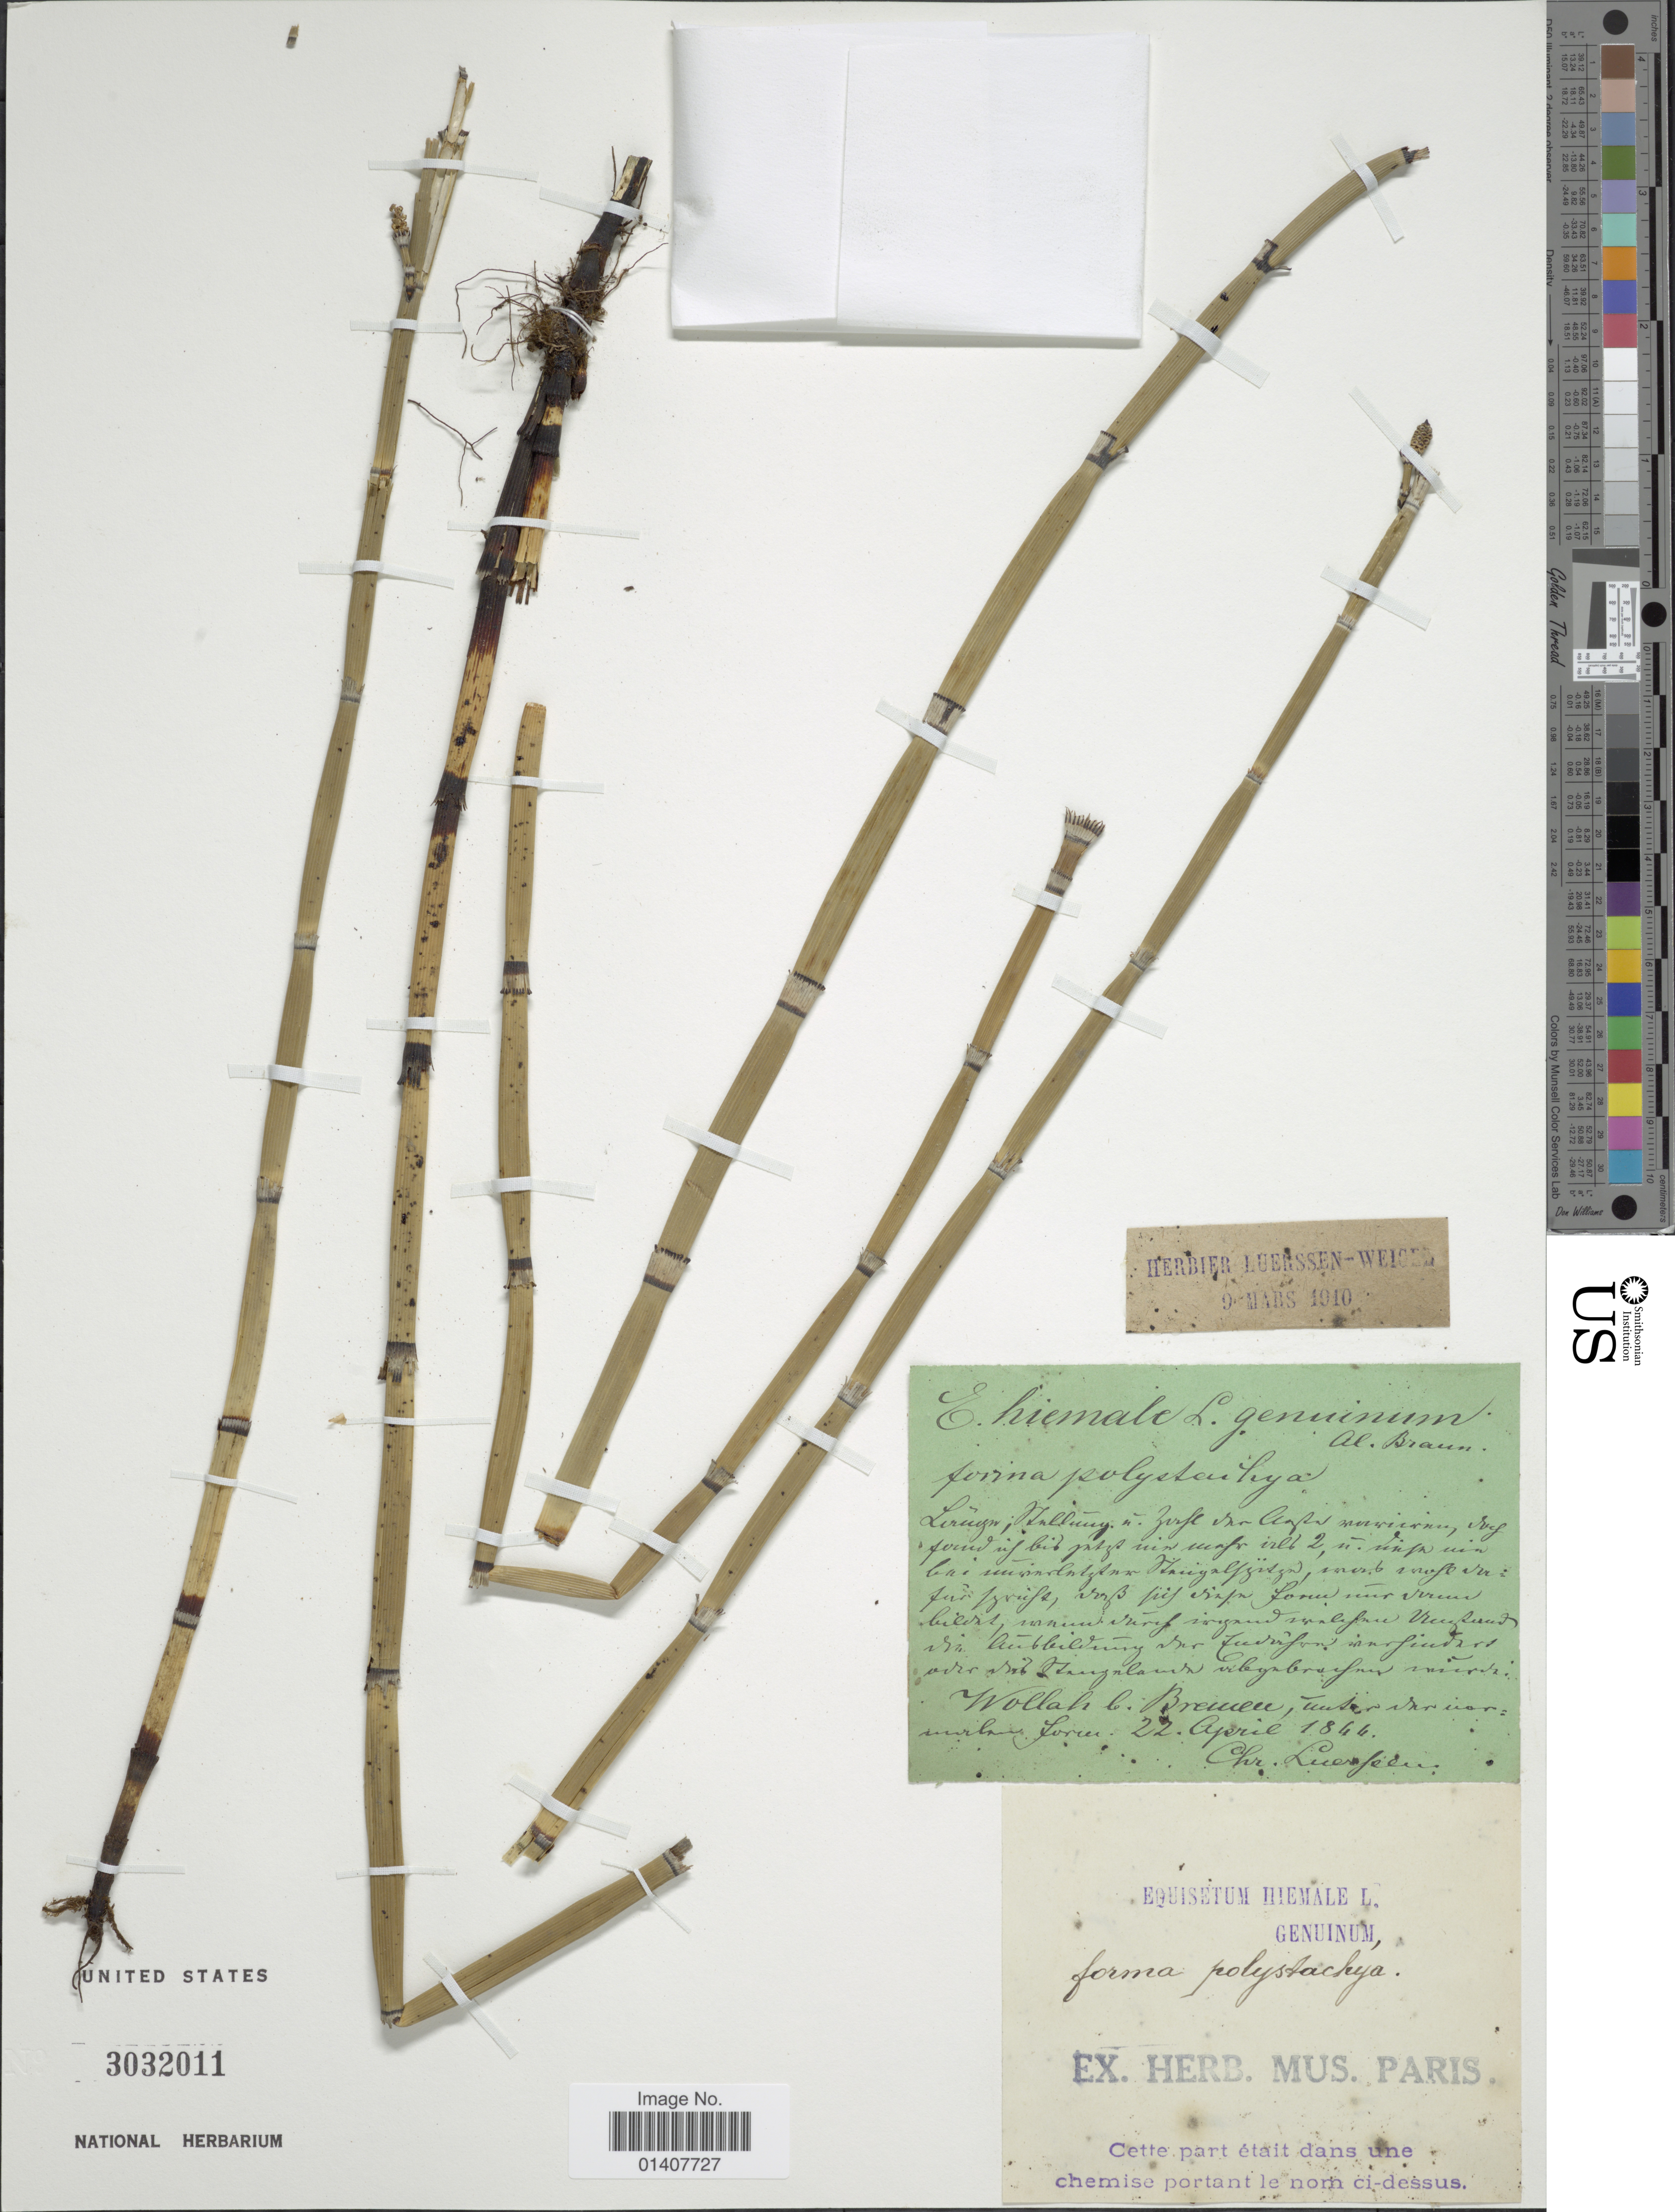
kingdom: Plantae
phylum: Tracheophyta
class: Polypodiopsida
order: Equisetales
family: Equisetaceae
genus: Equisetum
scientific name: Equisetum hyemale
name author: L.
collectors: C. Leurssen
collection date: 1844-04-22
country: Germany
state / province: Bremen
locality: Wolla b. Bremen, [illegible text]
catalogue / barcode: US 3032011